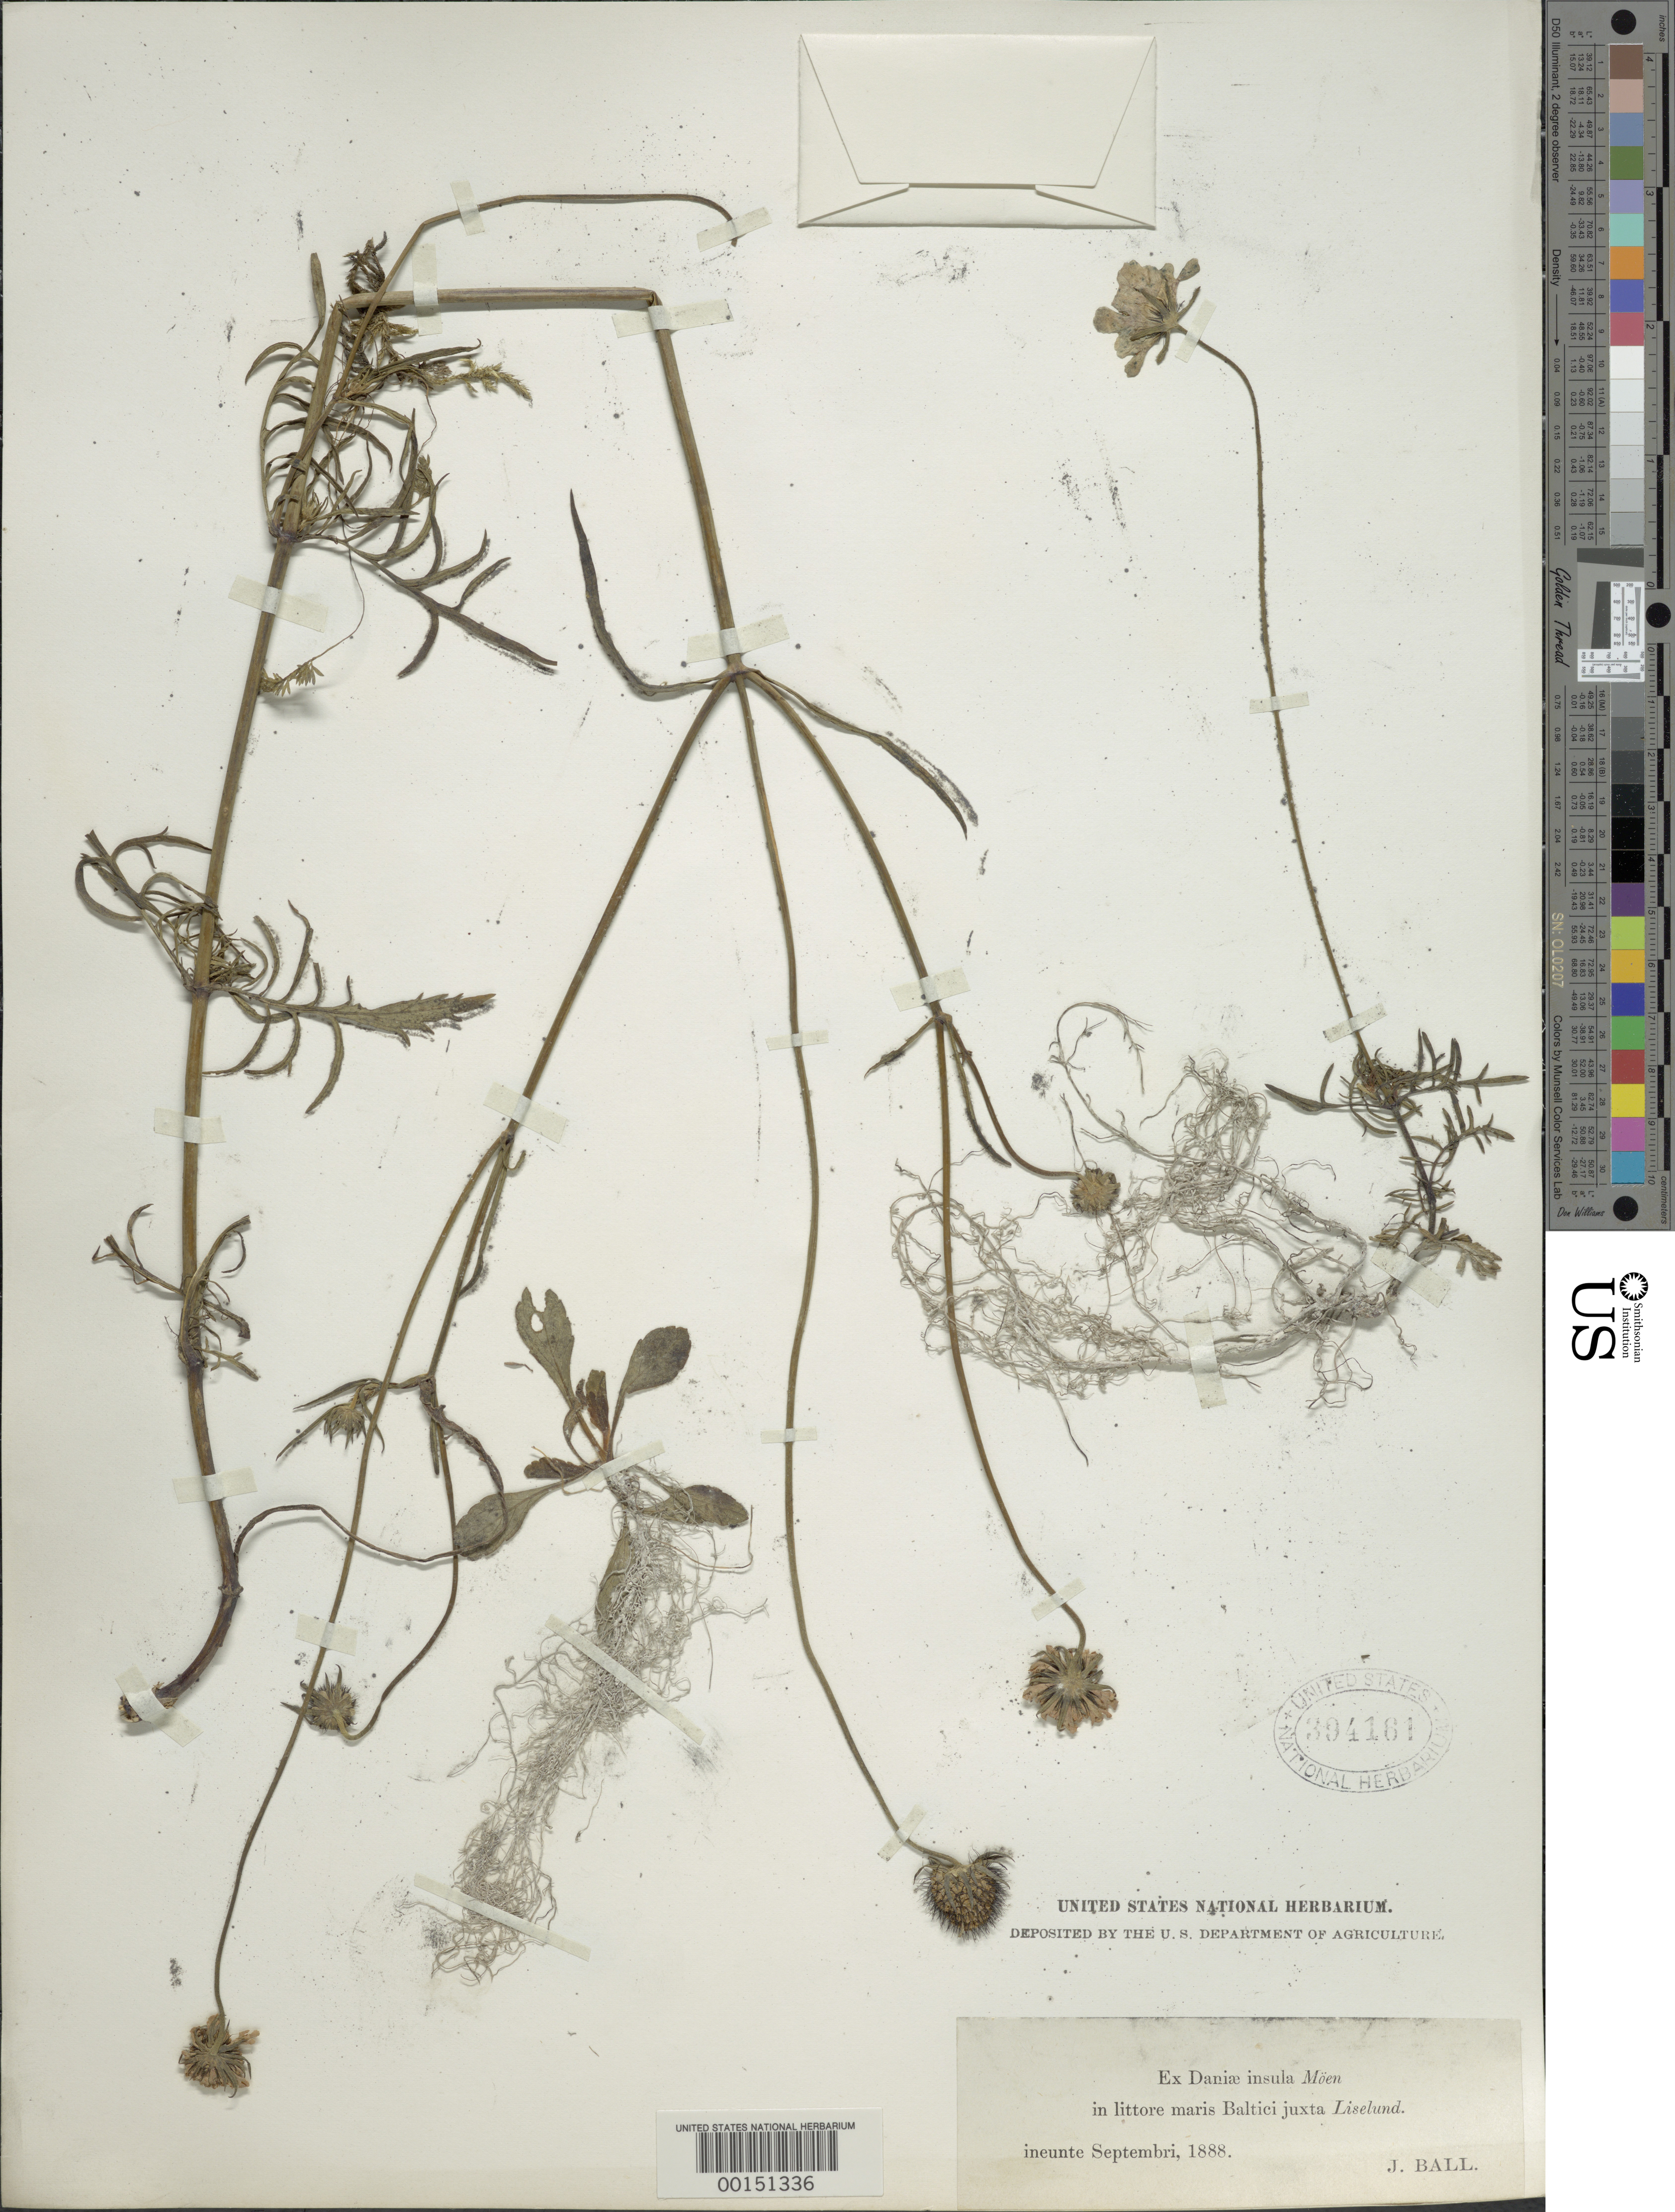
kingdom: Plantae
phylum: Tracheophyta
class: Magnoliopsida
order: Dipsacales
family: Caprifoliaceae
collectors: J. Ball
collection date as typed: Sep 1888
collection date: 1888-09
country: Denmark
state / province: Sjæland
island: Møn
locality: Storstrøm. Liselund, Möen. [= Møn]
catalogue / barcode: US 394161